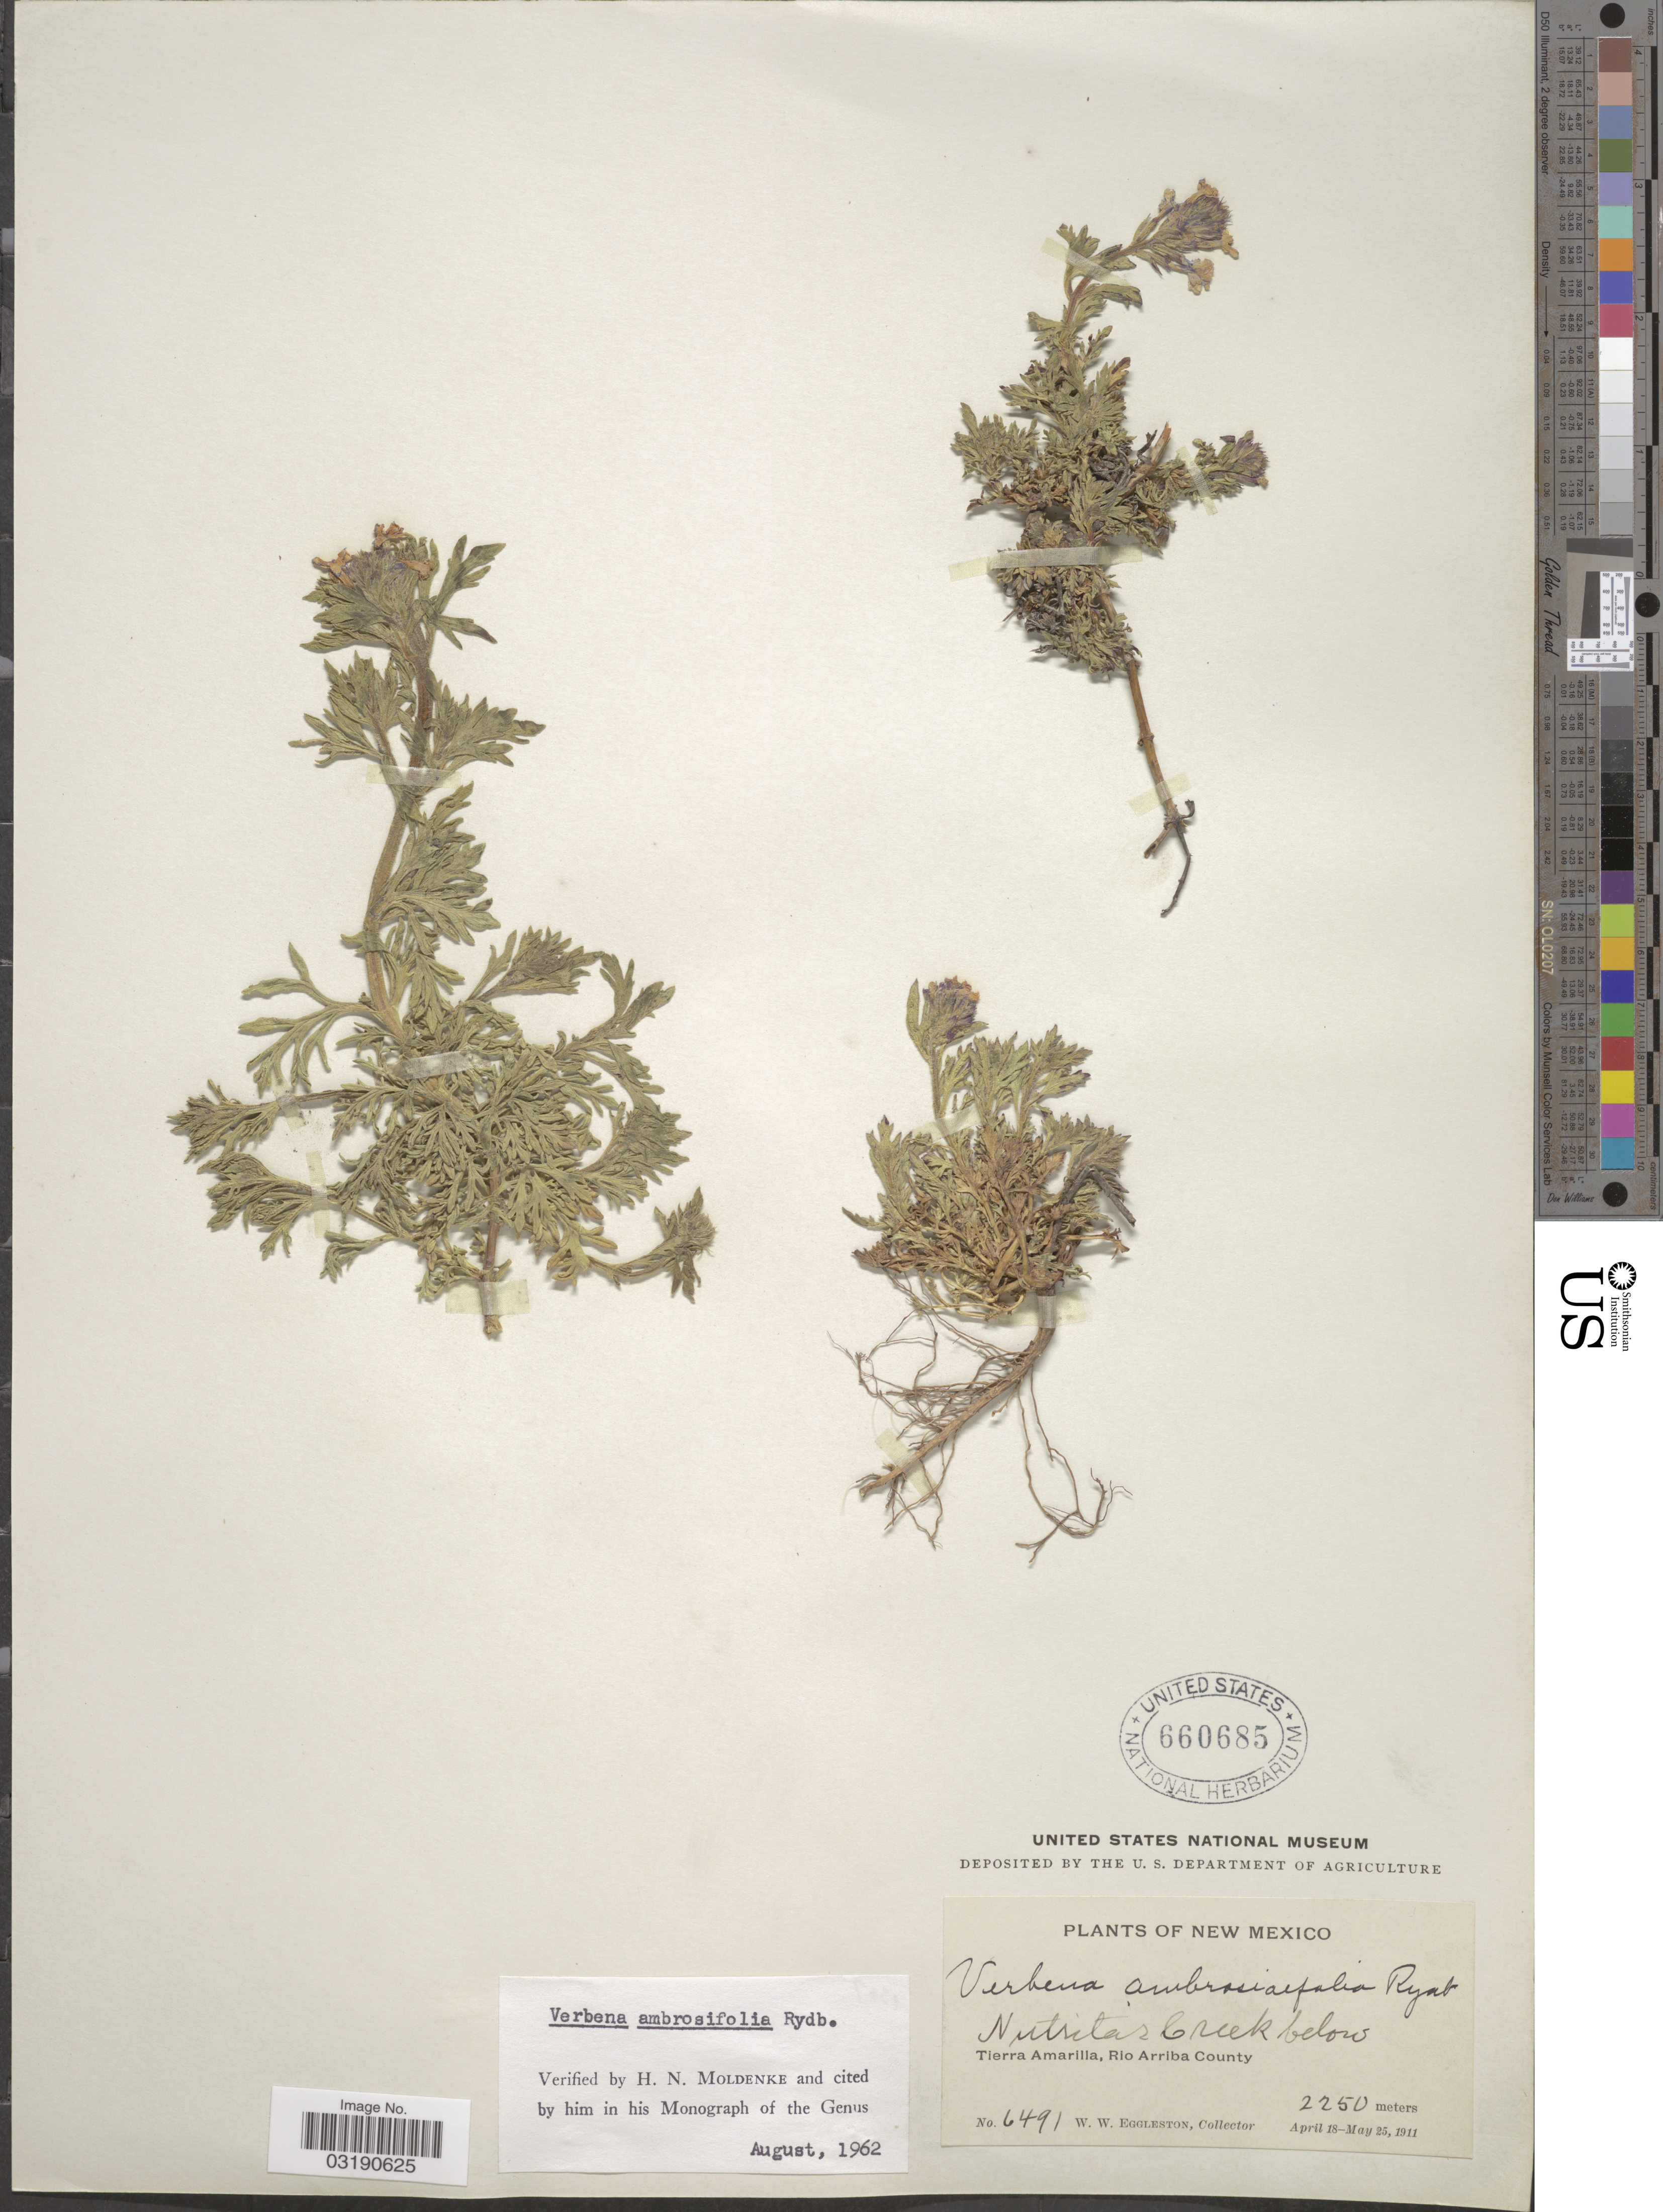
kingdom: Plantae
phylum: Tracheophyta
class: Magnoliopsida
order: Lamiales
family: Verbenaceae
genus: Verbena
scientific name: Verbena ambrosiifolia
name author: Rydb. ex Small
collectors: W. W. Eggleston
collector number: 6491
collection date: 1911-04-18/1911-05-25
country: United States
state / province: New Mexico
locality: Nutritas Creek below Tierra Amarilla, Rio Arriba County.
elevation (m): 2250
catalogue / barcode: US 660685